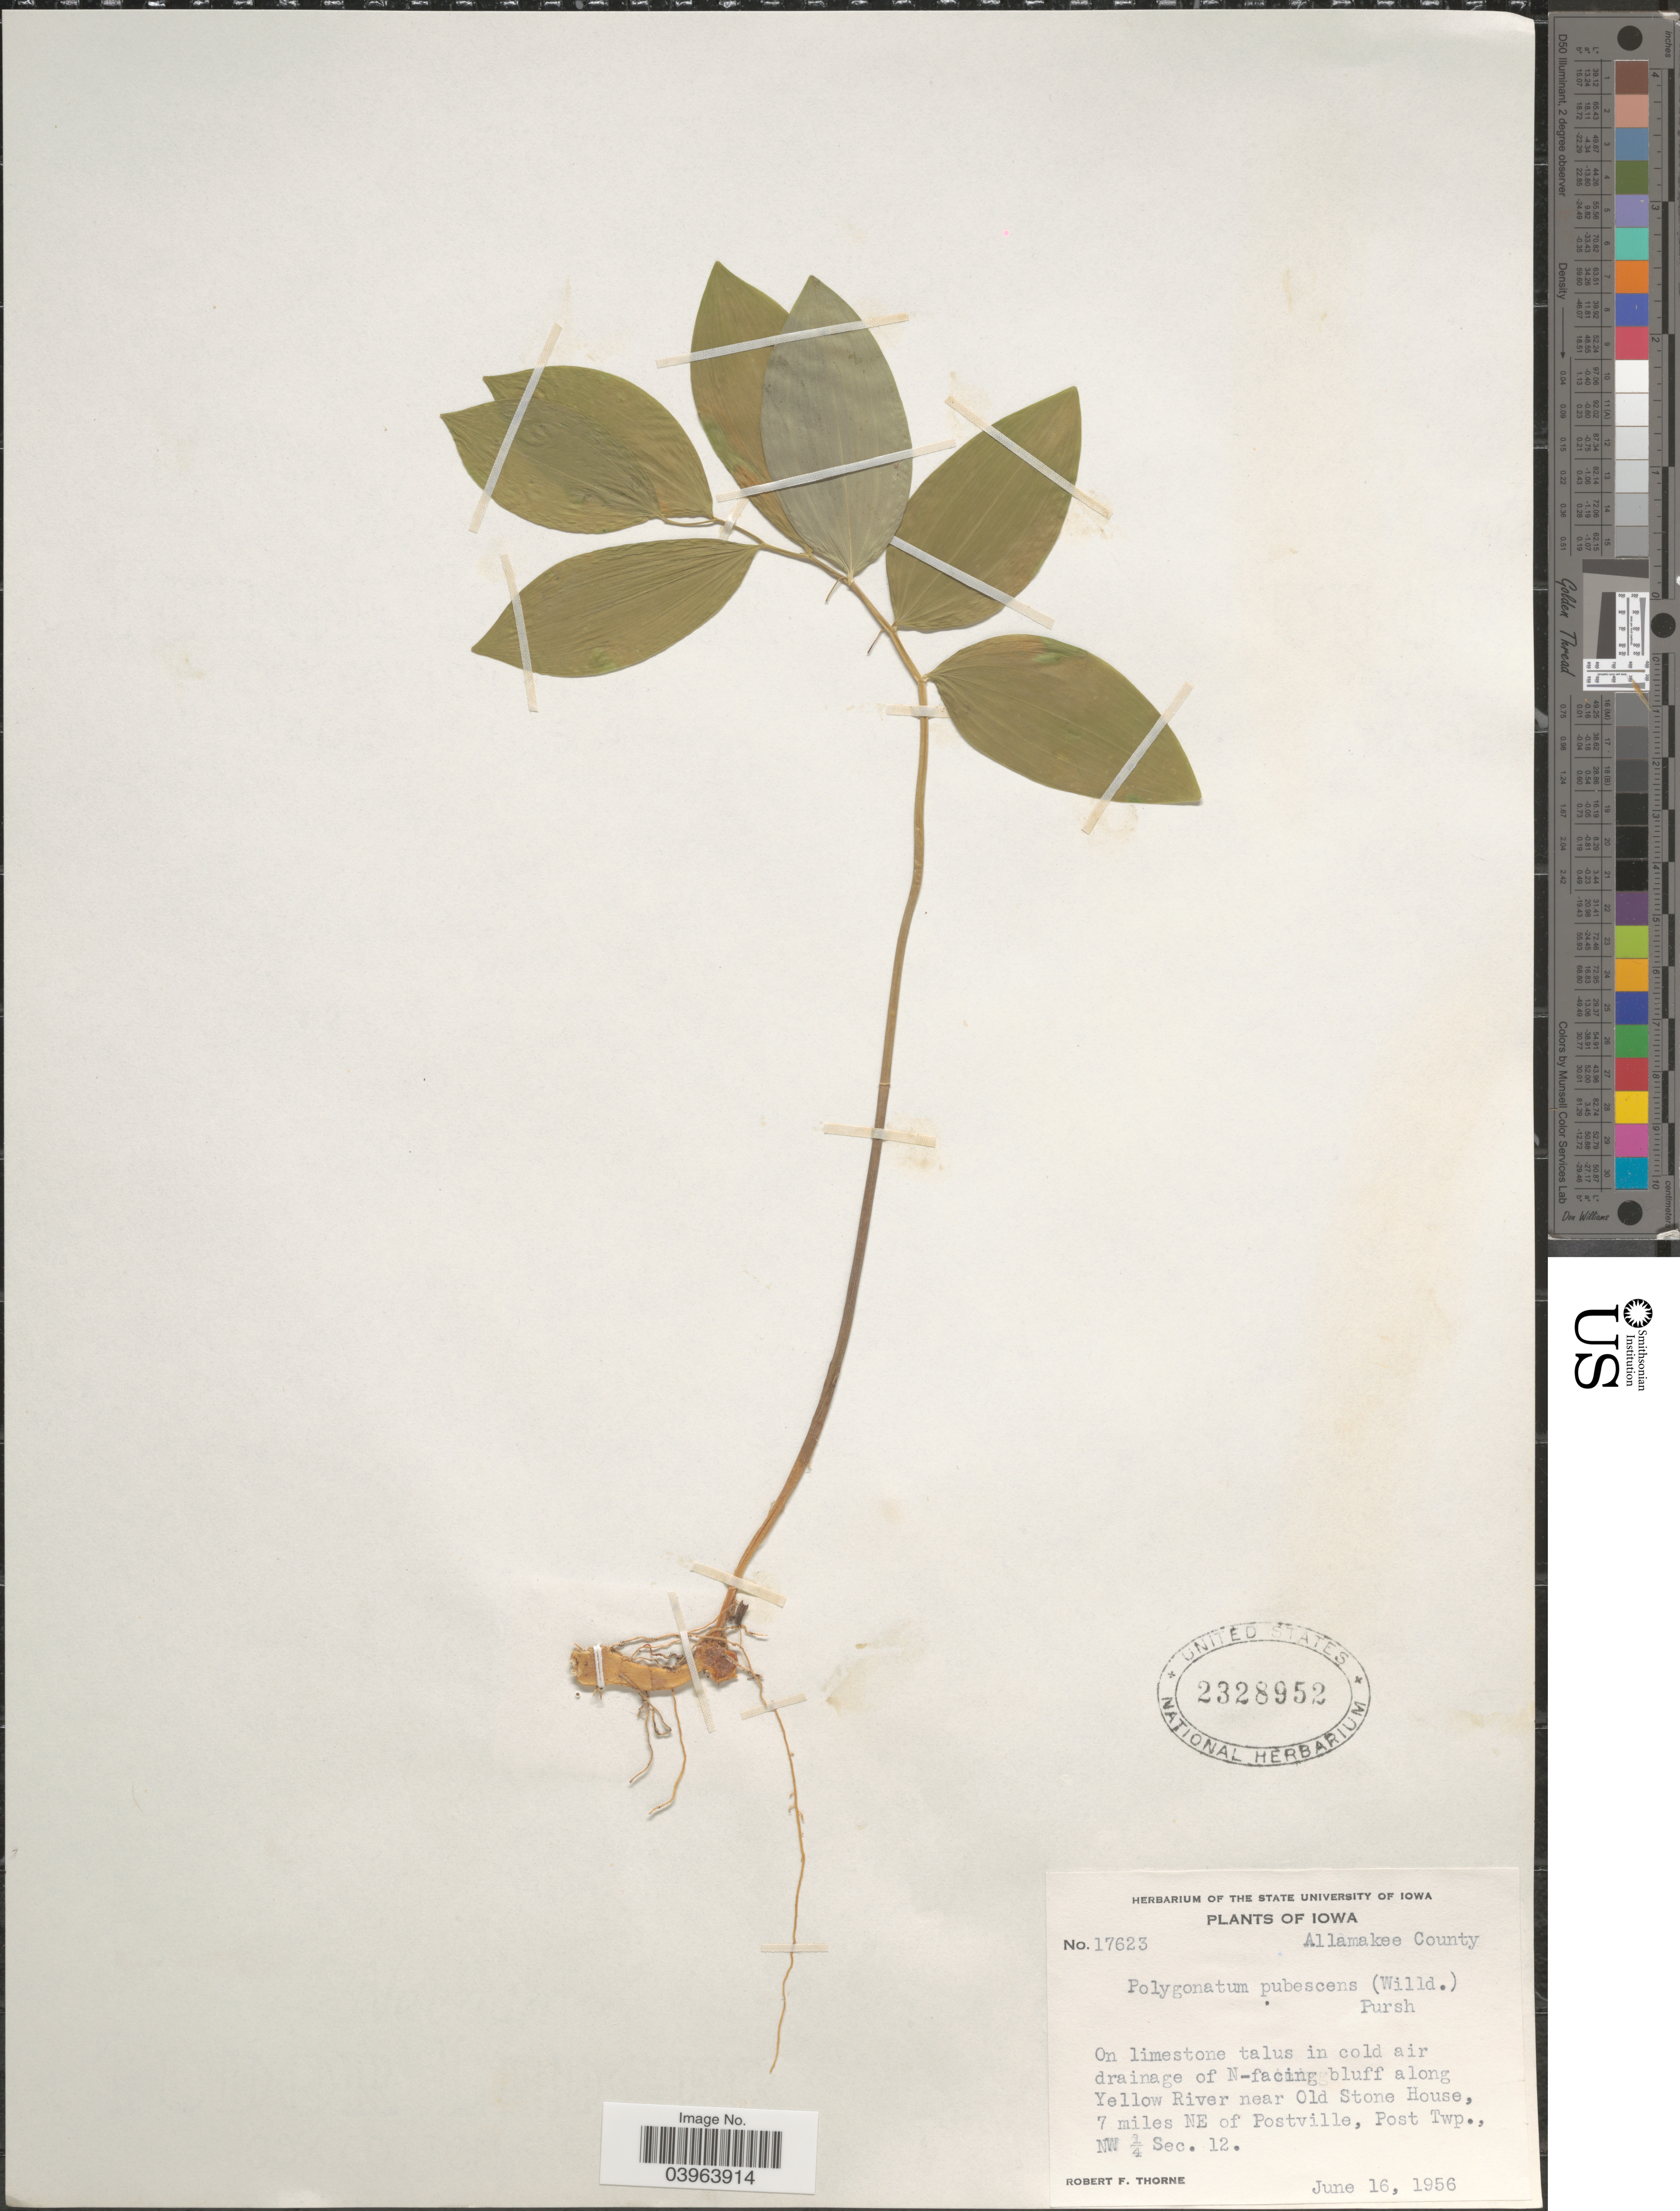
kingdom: Plantae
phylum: Tracheophyta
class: Liliopsida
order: Asparagales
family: Asparagaceae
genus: Polygonatum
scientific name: Polygonatum pubescens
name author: (Willd.) Pursh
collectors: R. F. Thorne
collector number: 17623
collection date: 1956-06-16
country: United States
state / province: Iowa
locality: Allamakee County. On limestone talus in cold air drainage of N-facing bluff along Yellow River near Old Stone House, 7 miles NE of Postville, Post Twp., NW ¼ Sec. 12.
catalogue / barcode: US 2328952